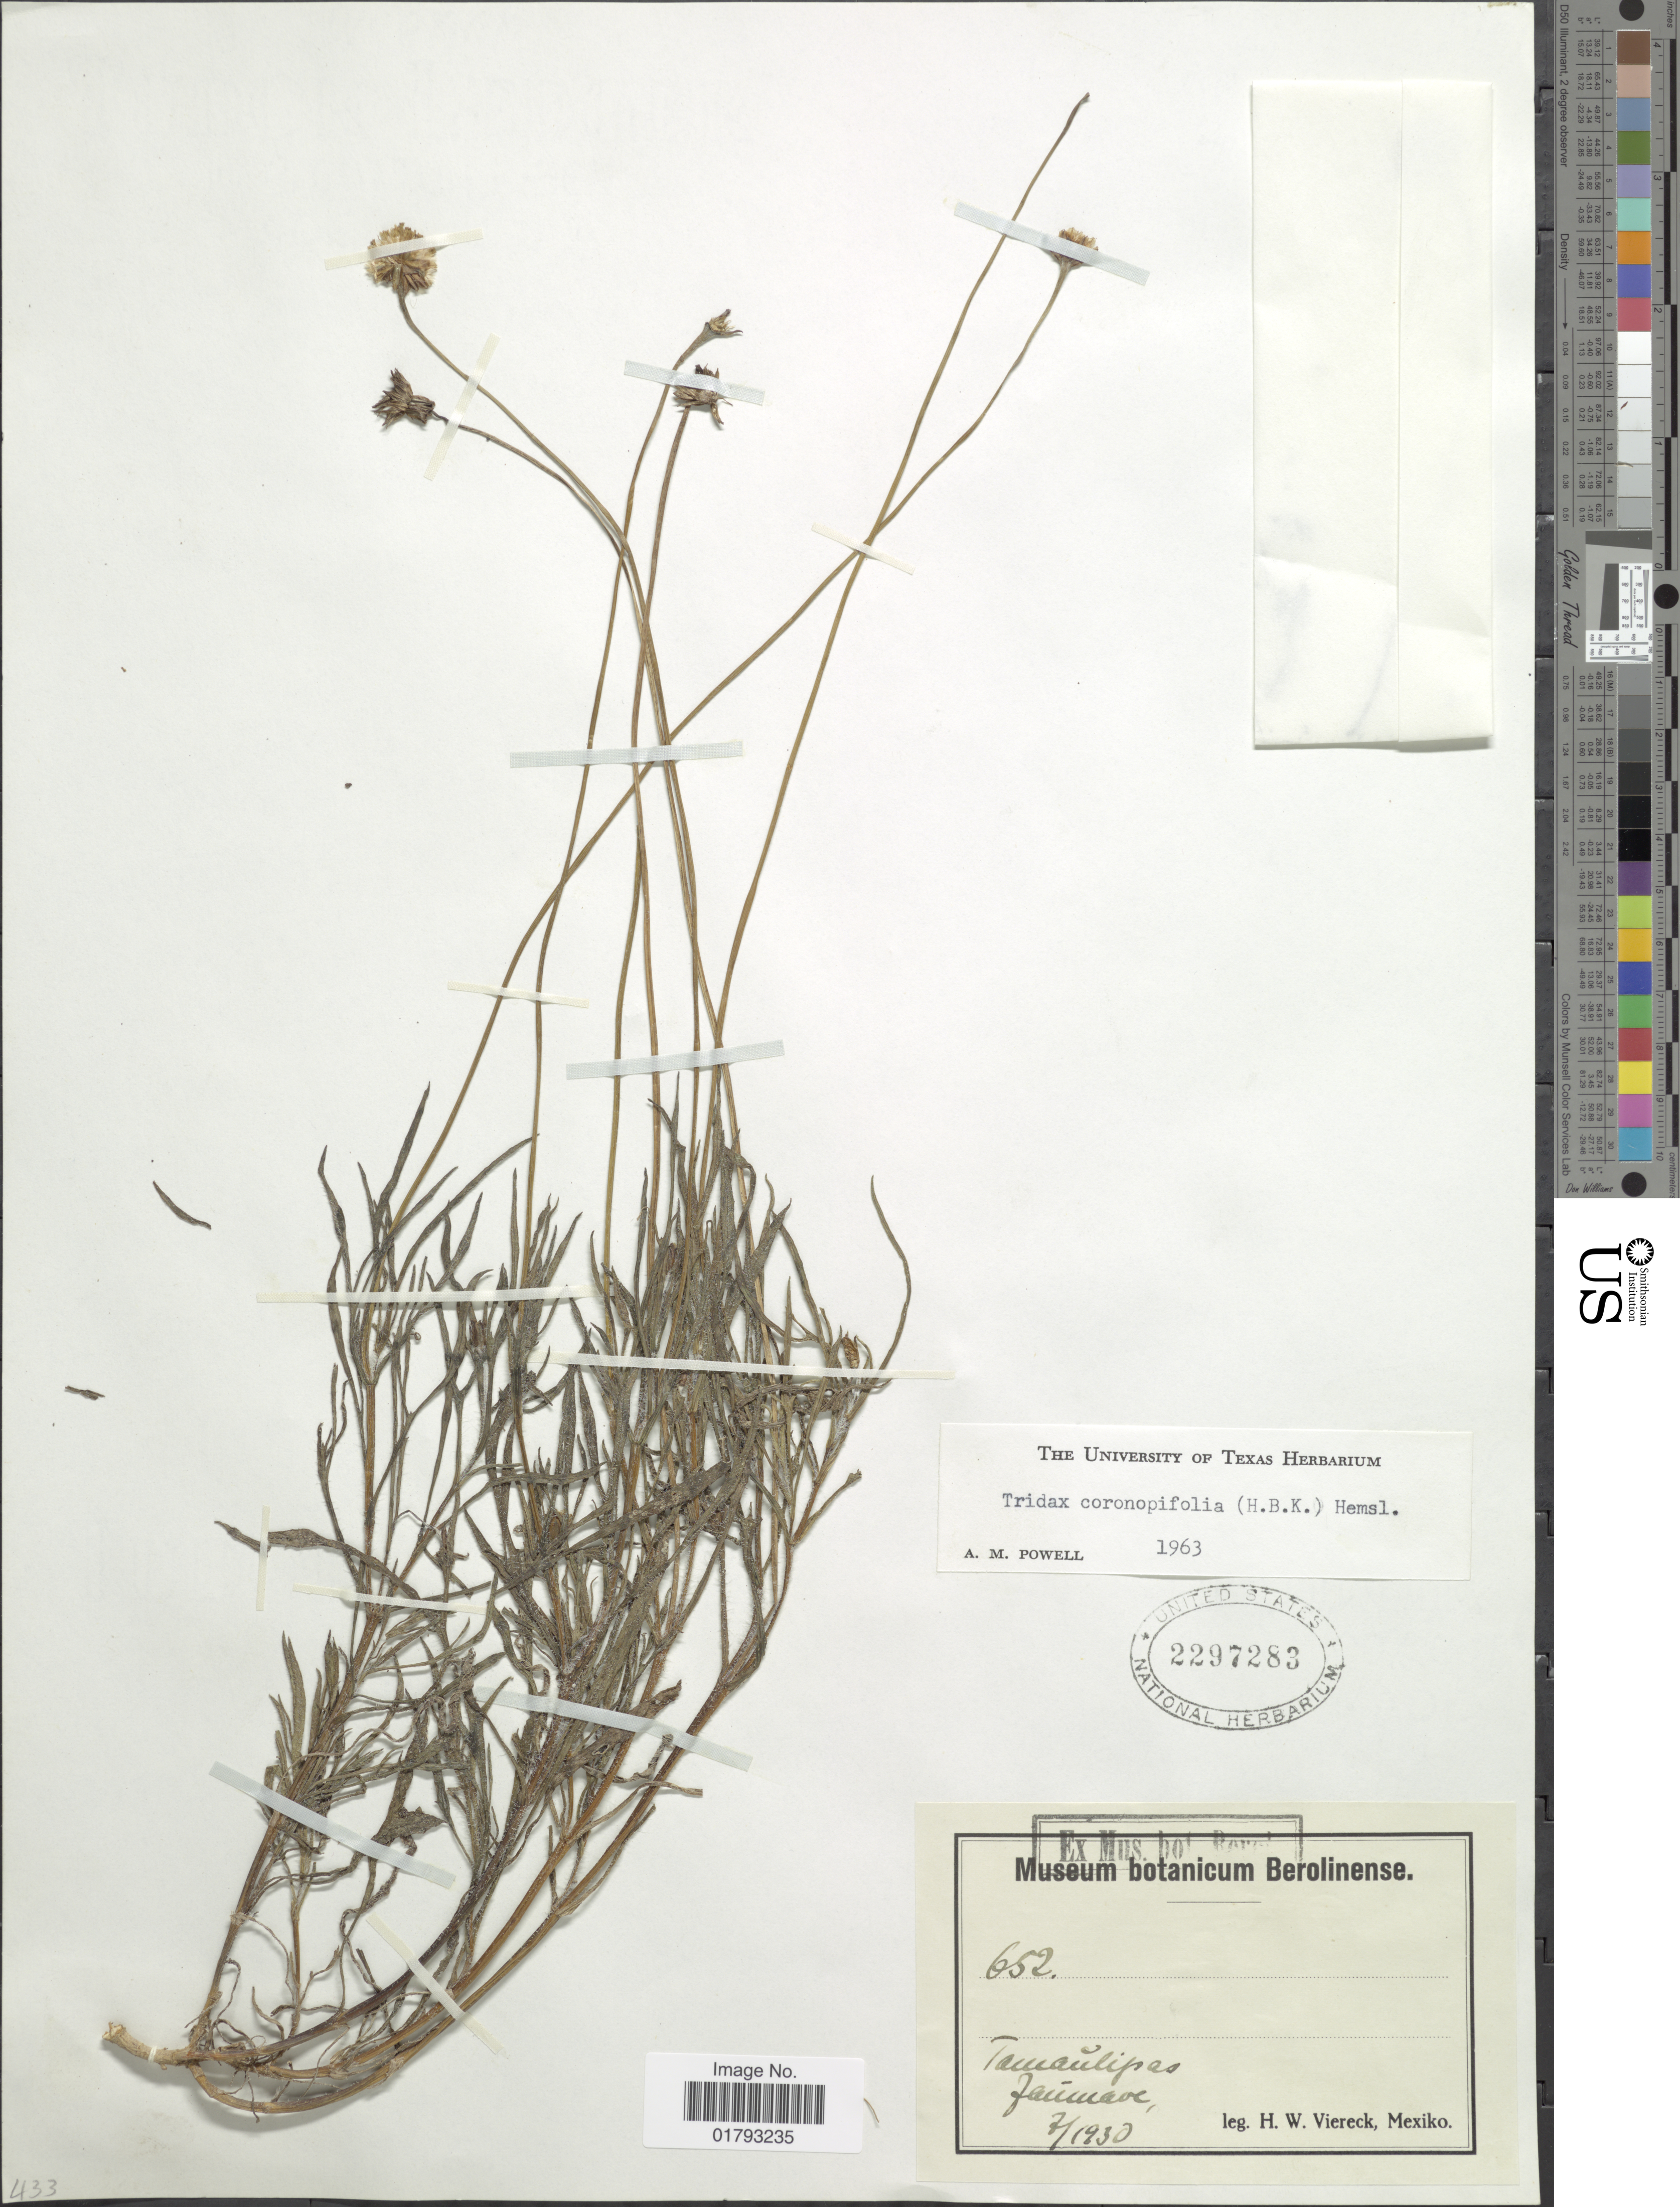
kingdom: Plantae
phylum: Tracheophyta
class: Magnoliopsida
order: Asterales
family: Asteraceae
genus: Tridax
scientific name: Tridax coronopifolia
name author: (Kunth) Hemsl.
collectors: H. W. Viereck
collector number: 652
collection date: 1930-07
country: Mexico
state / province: Tamaulipas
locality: Tamaulipas, Jaumave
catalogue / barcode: US 2297283